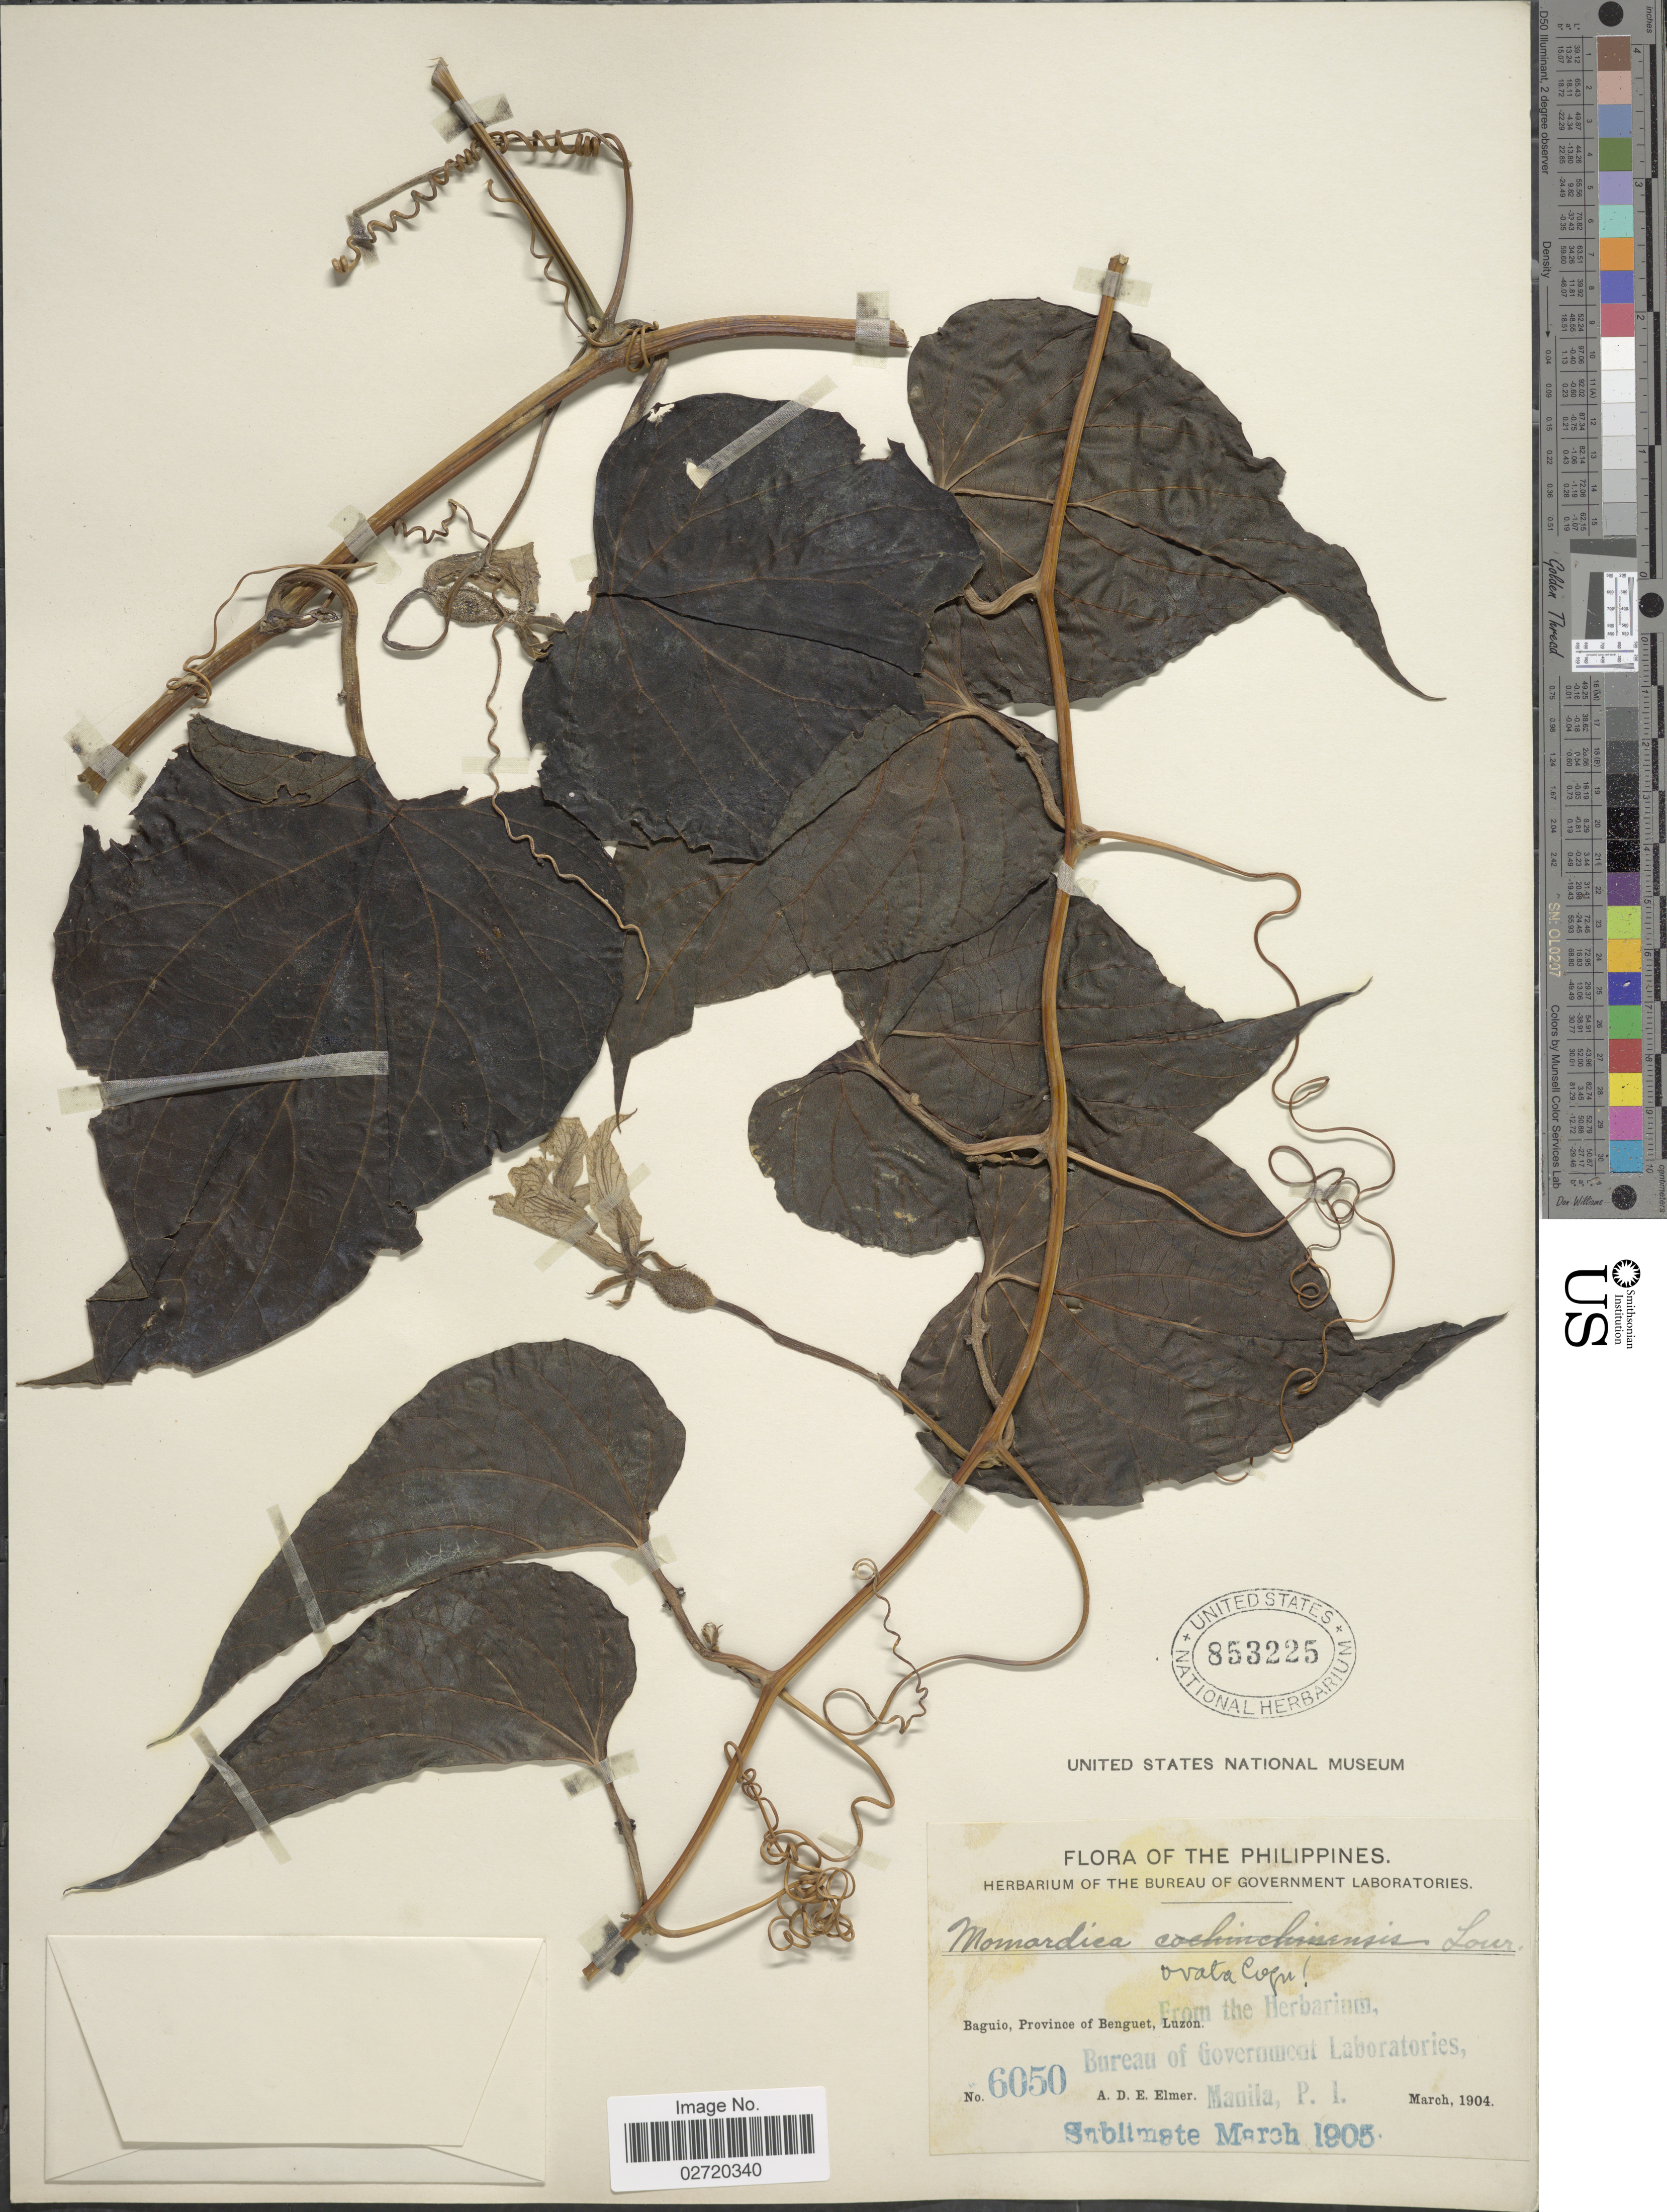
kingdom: Plantae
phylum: Tracheophyta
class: Magnoliopsida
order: Cucurbitales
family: Cucurbitaceae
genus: Momordica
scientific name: Momordica ovata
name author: Cogn.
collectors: A. D. E. Elmer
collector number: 6050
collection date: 1904-03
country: Philippines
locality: Baguio, Province of Benguet, Luzon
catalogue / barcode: US 853225